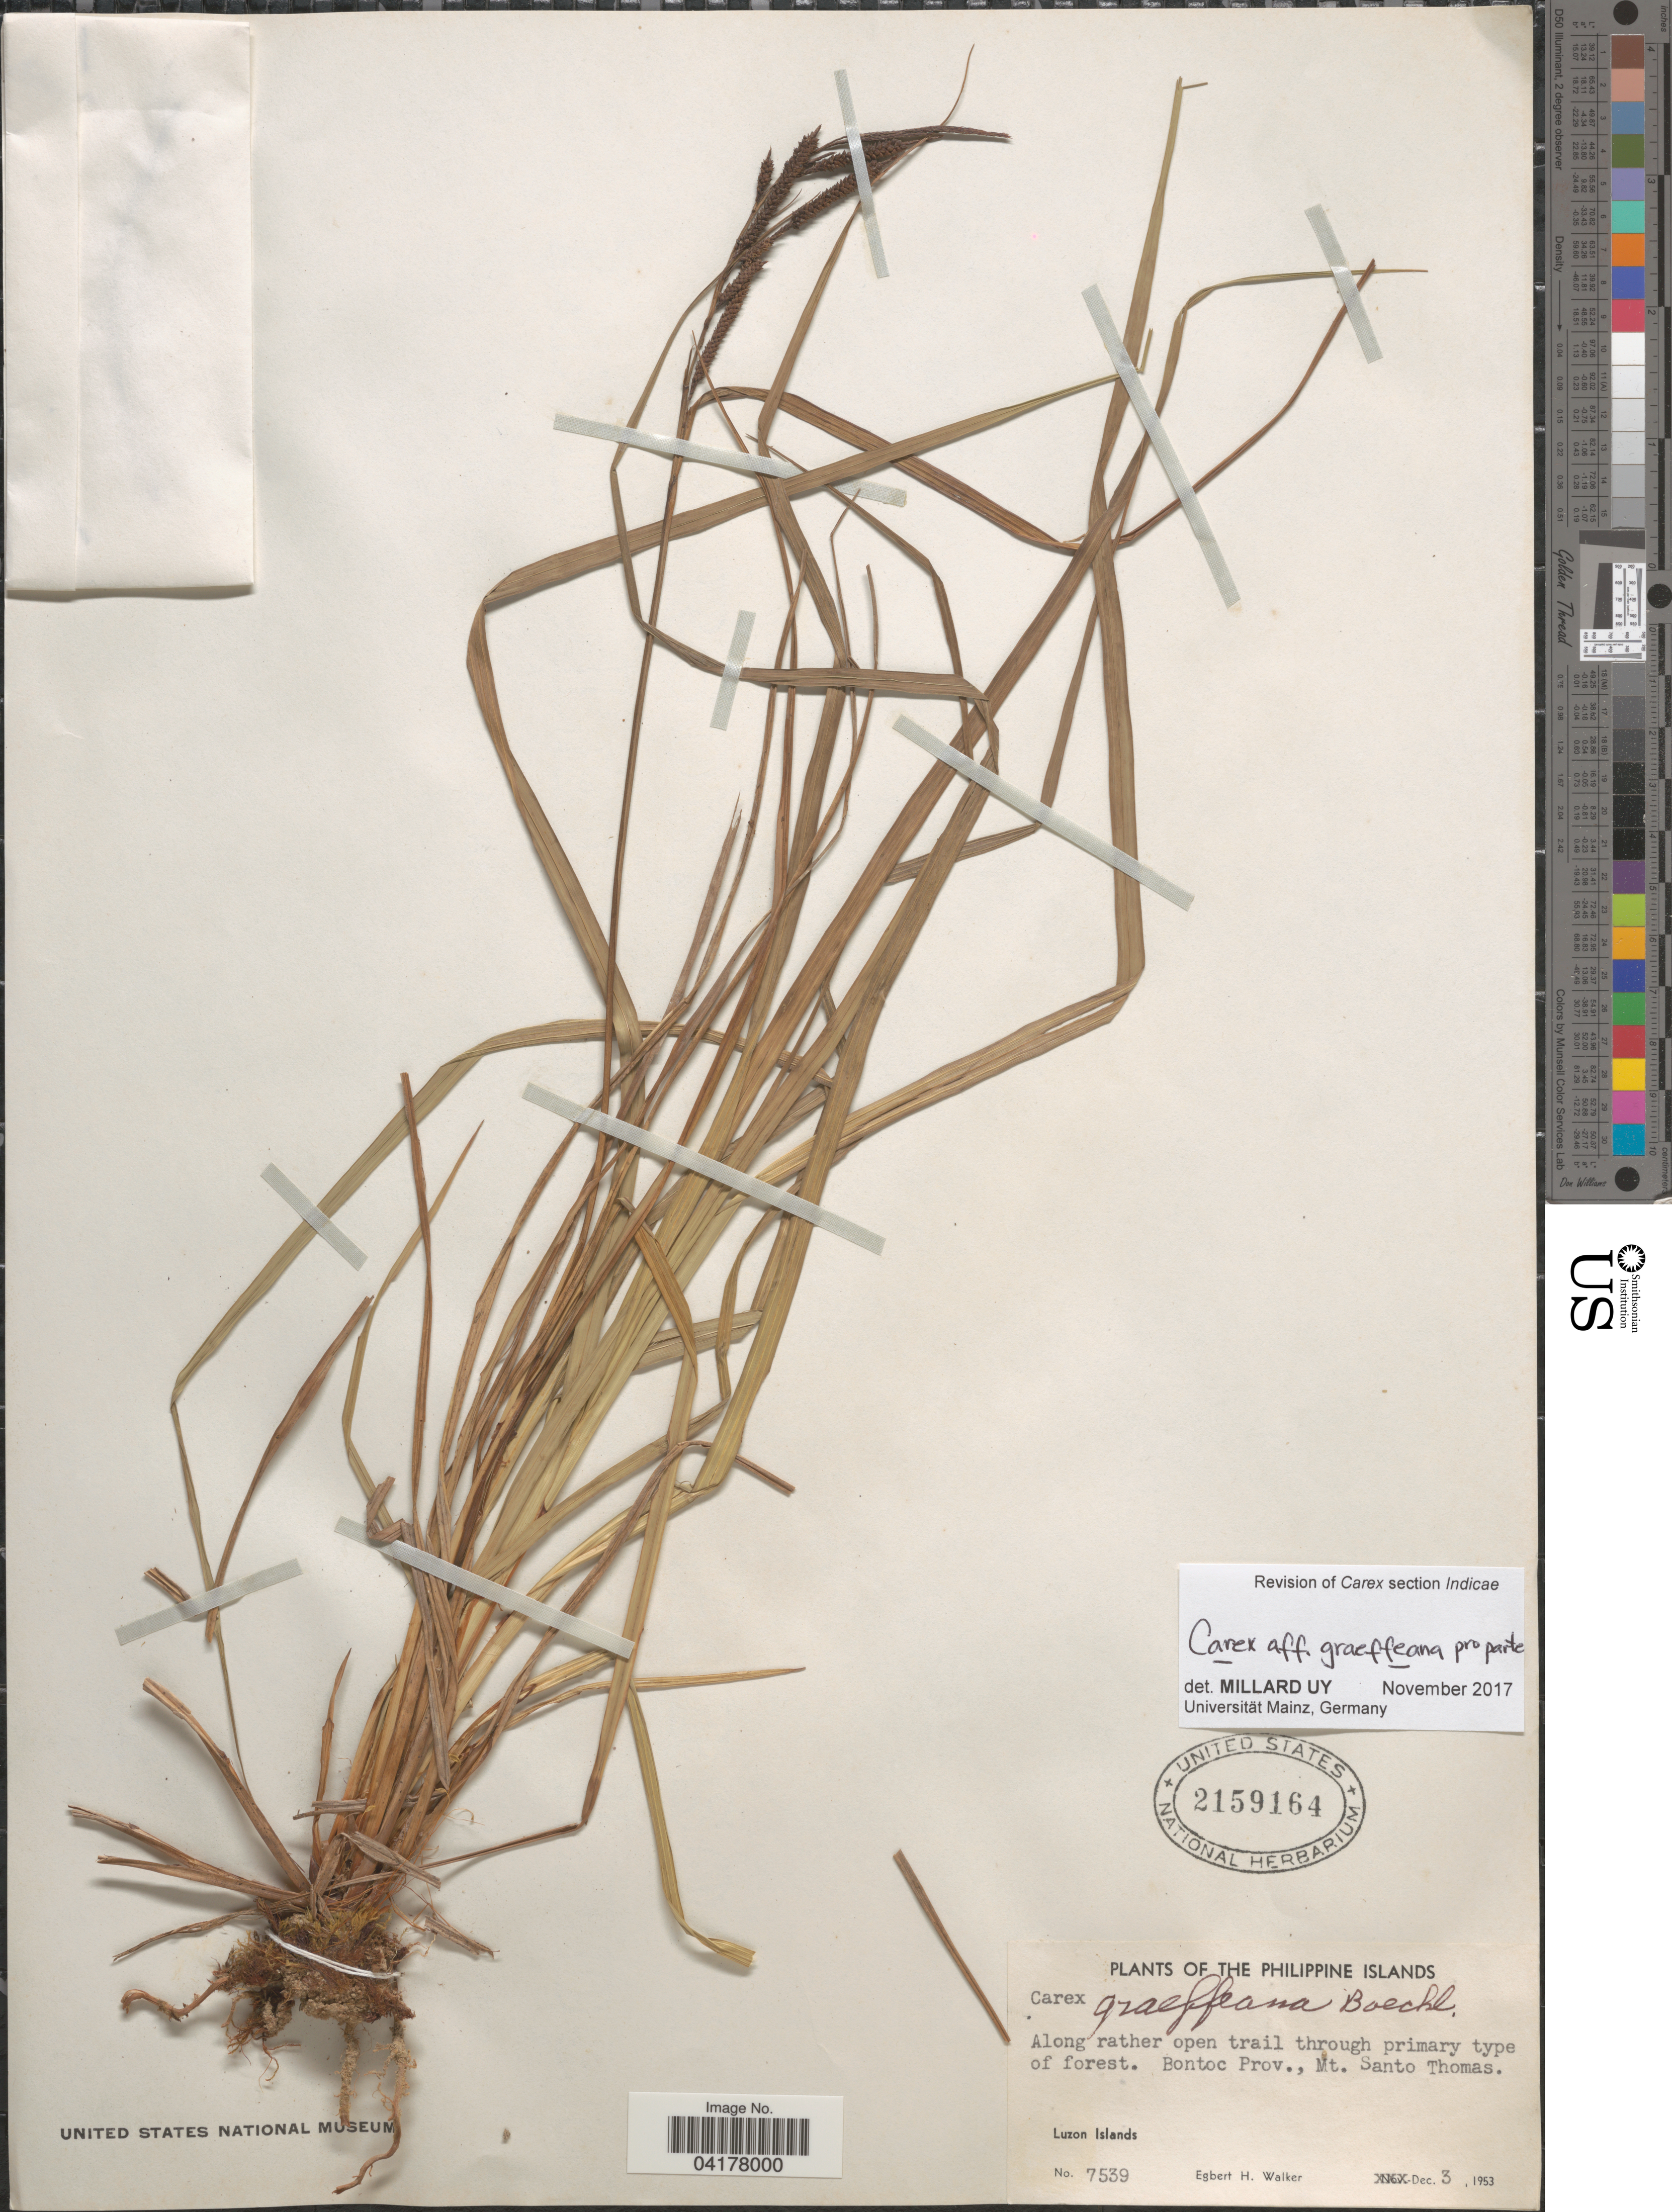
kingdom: Plantae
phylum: Tracheophyta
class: Liliopsida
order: Poales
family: Cyperaceae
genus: Carex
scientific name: Carex graeffeana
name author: Boeckeler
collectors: E. H. Walker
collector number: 7539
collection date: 1953-12-03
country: Philippines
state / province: Cordillera (Administrative Region)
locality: The Philippine Islands. Bontoc Prov., Mt. Santo Thomas. Luzon Islands.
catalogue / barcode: US 2159164